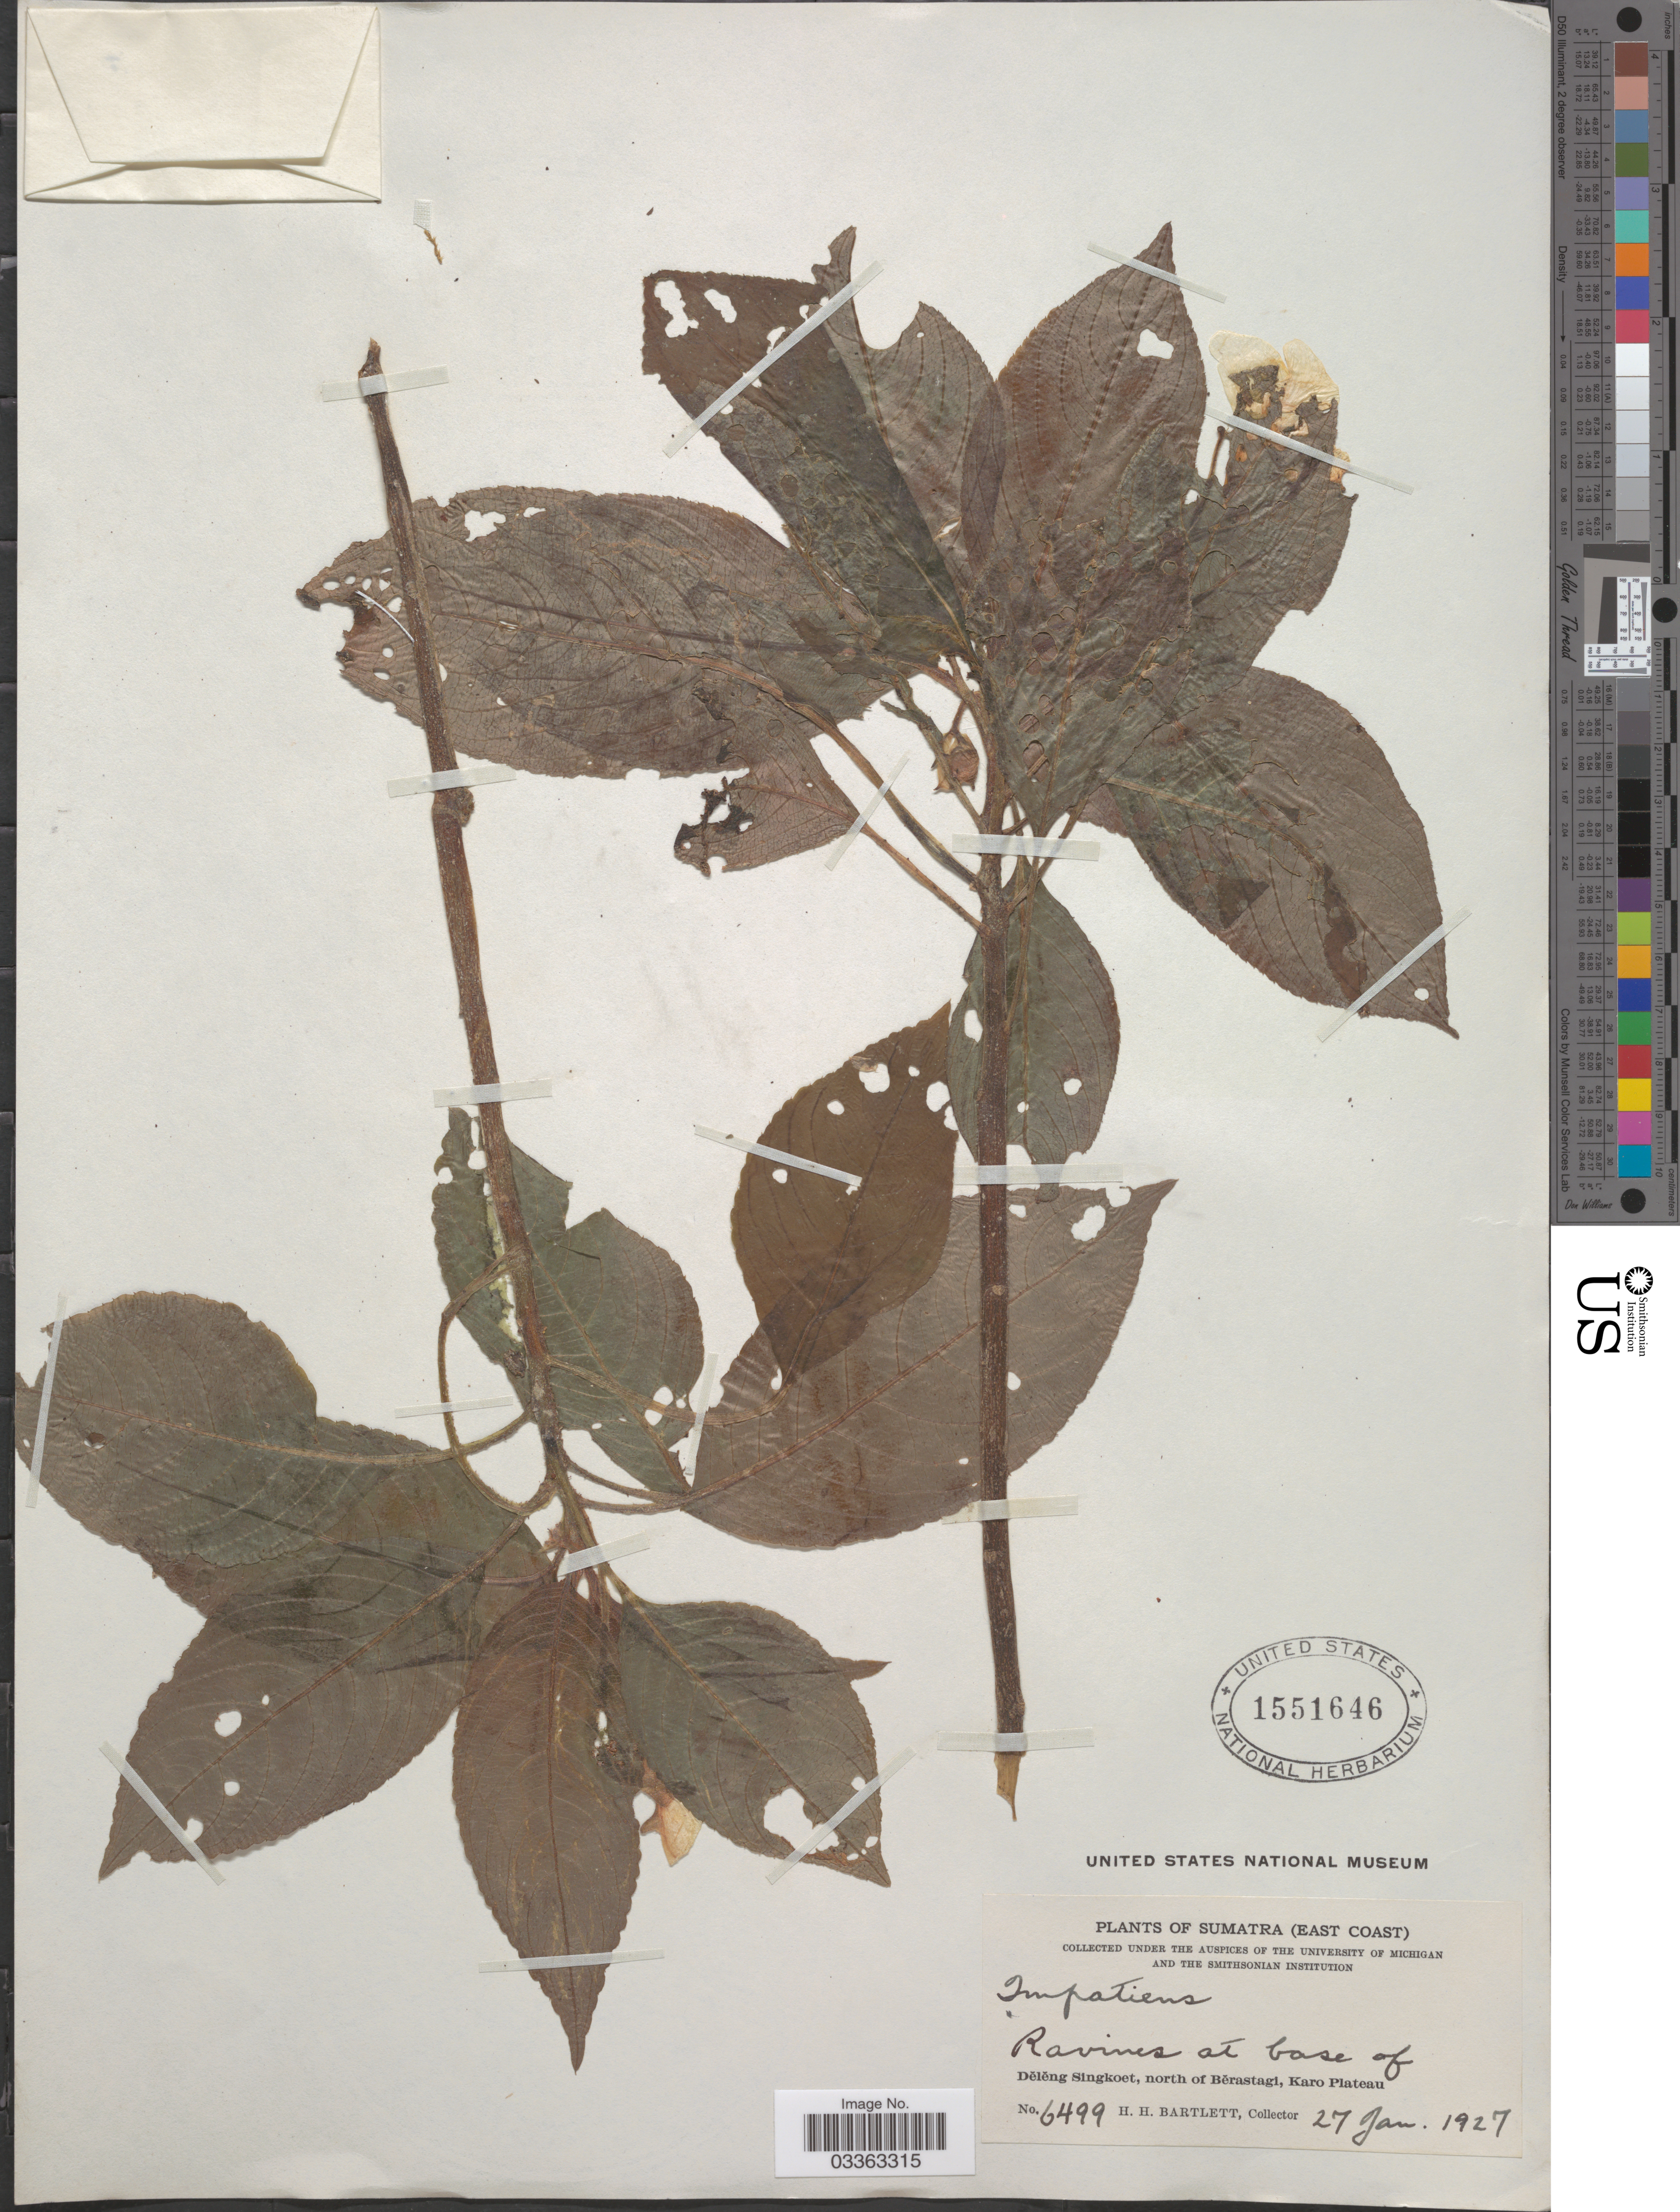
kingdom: Plantae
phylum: Tracheophyta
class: Magnoliopsida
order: Ericales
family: Balsaminaceae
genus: Impatiens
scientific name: Impatiens sp.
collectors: H. H. Bartlett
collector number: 6499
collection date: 1927-01-27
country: Indonesia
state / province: Sumatra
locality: Sumatra (East Coast). Ravines at base of Dĕlĕng Singkoet, north of Bĕrastagi, Karo Plateau.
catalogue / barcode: US 1551646